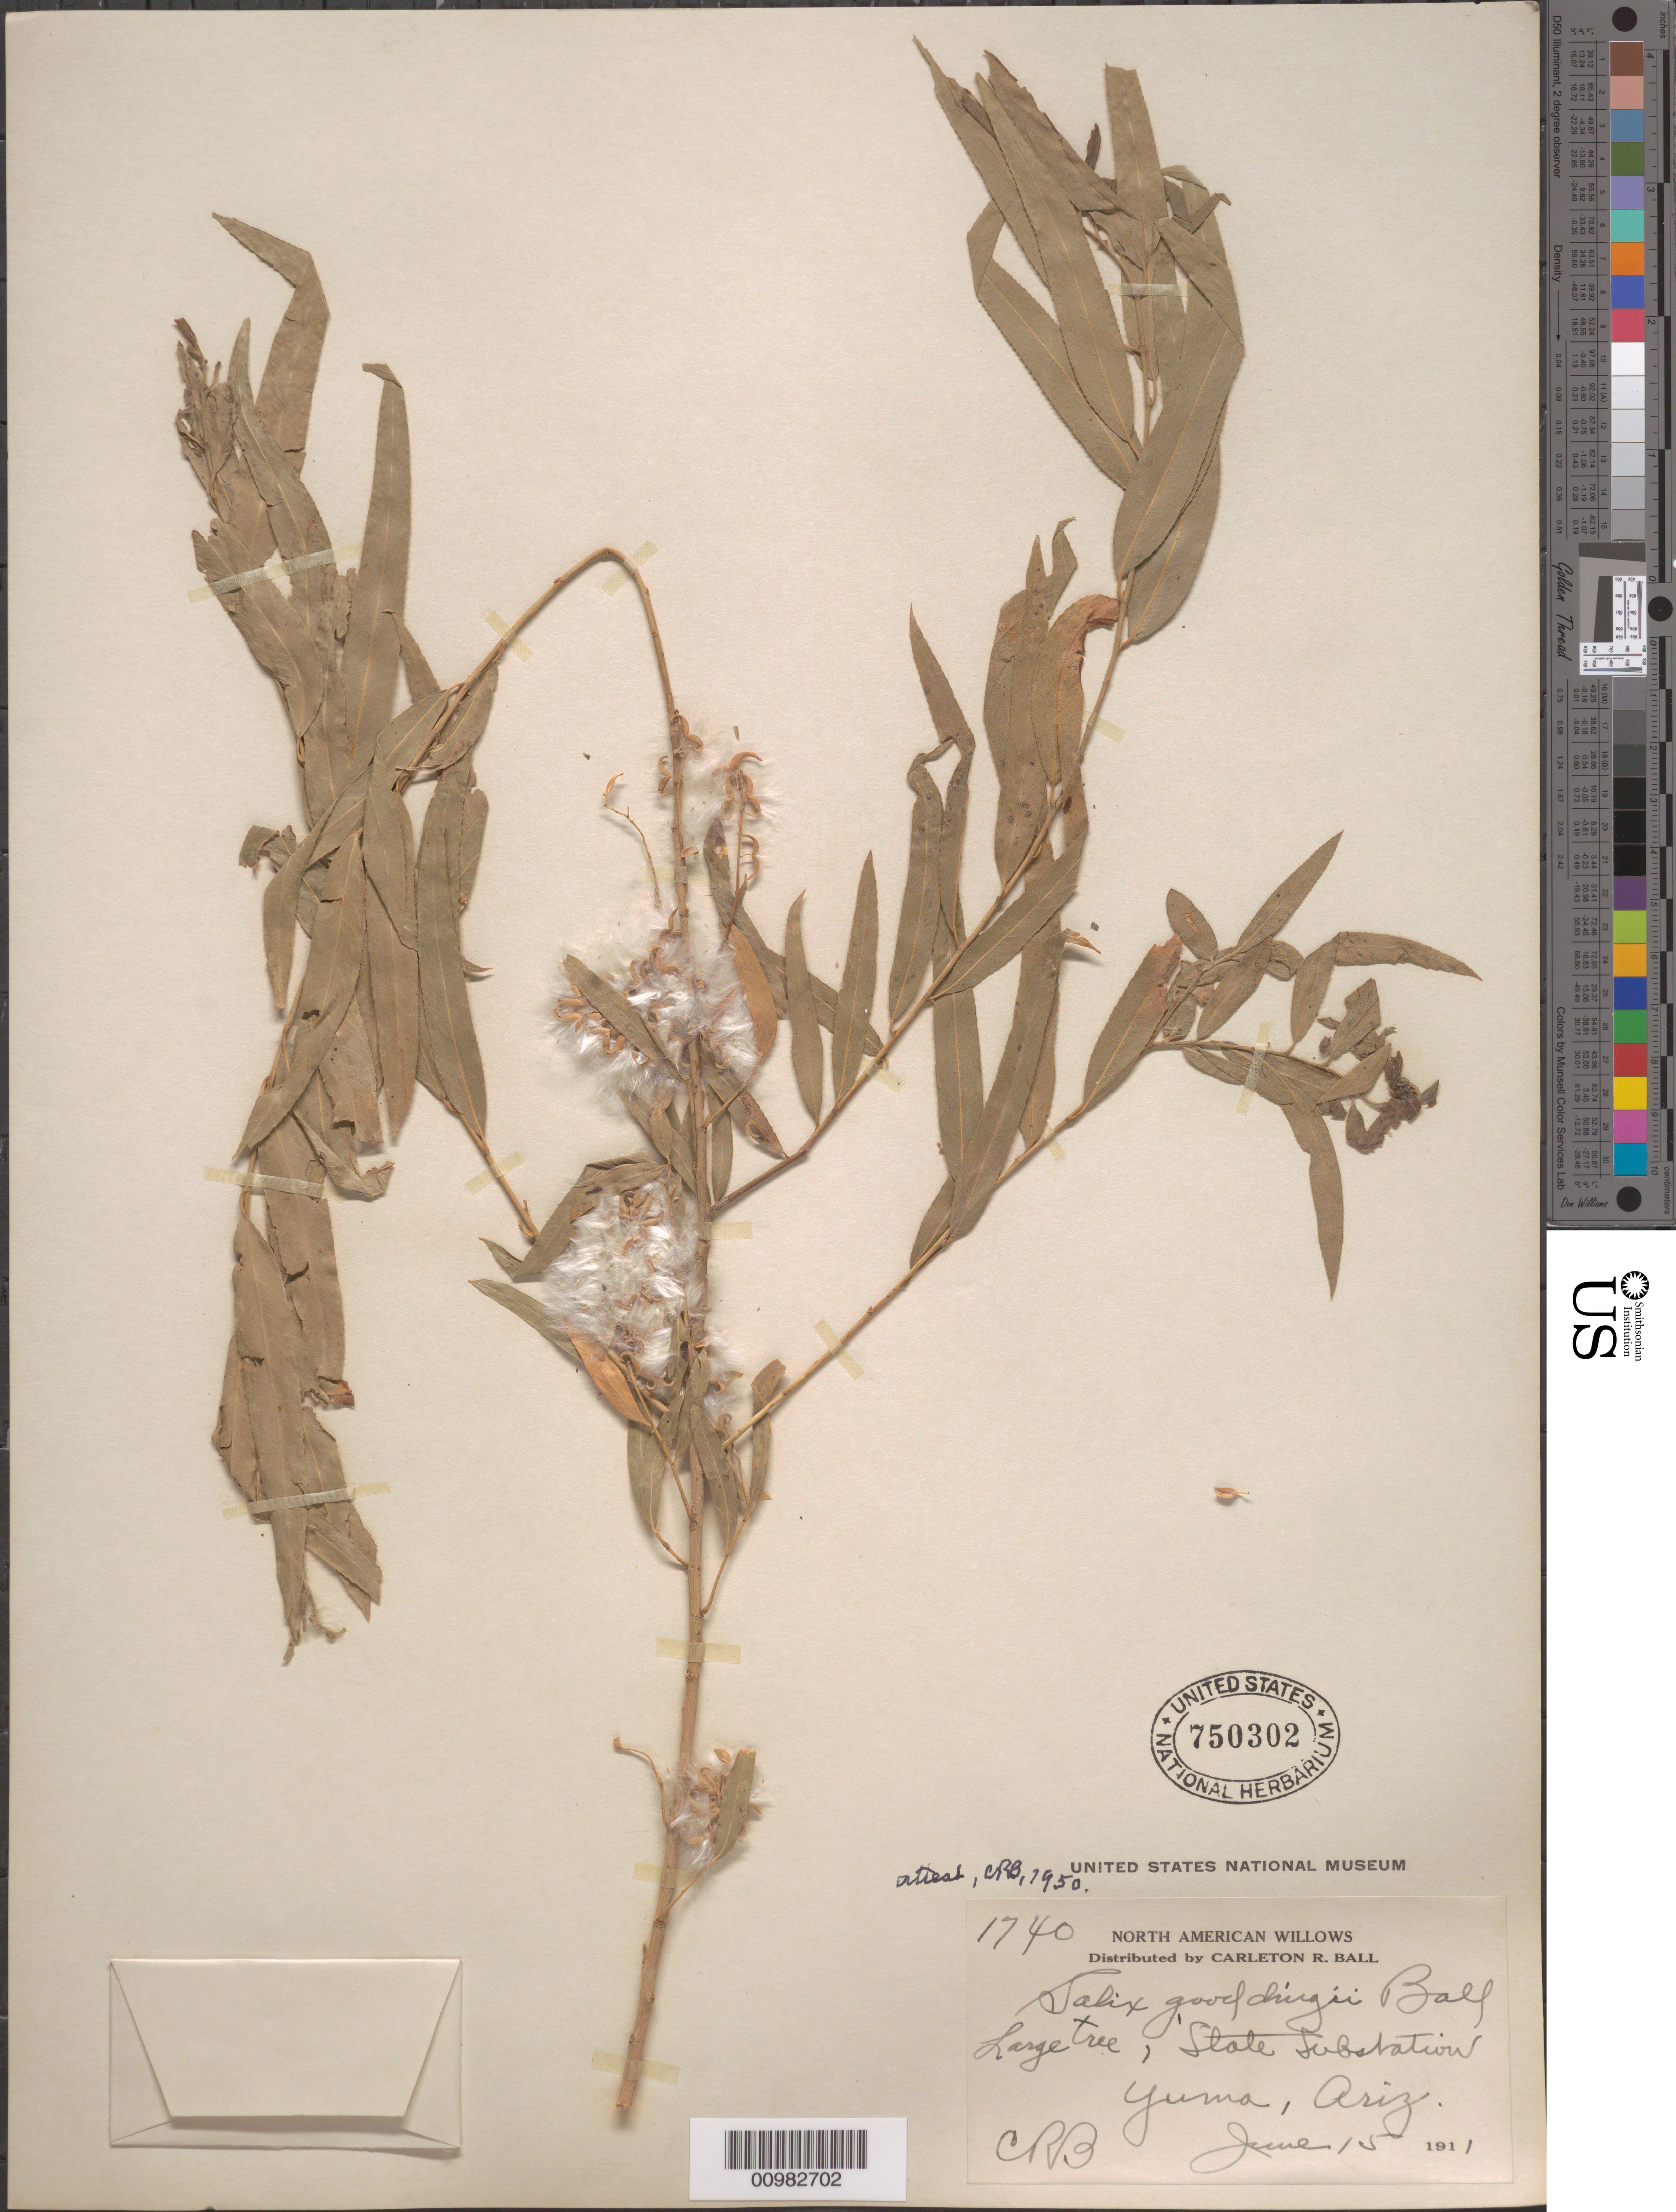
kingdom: Plantae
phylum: Tracheophyta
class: Magnoliopsida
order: Malpighiales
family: Salicaceae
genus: Salix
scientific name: Salix gooddingii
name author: C.R. Ball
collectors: C. R. Ball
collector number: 1740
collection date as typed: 10 Jun 1911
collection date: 1911-06-10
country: United States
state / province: Arizona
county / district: Yuma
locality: Atole Substrations.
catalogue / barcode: US 750302